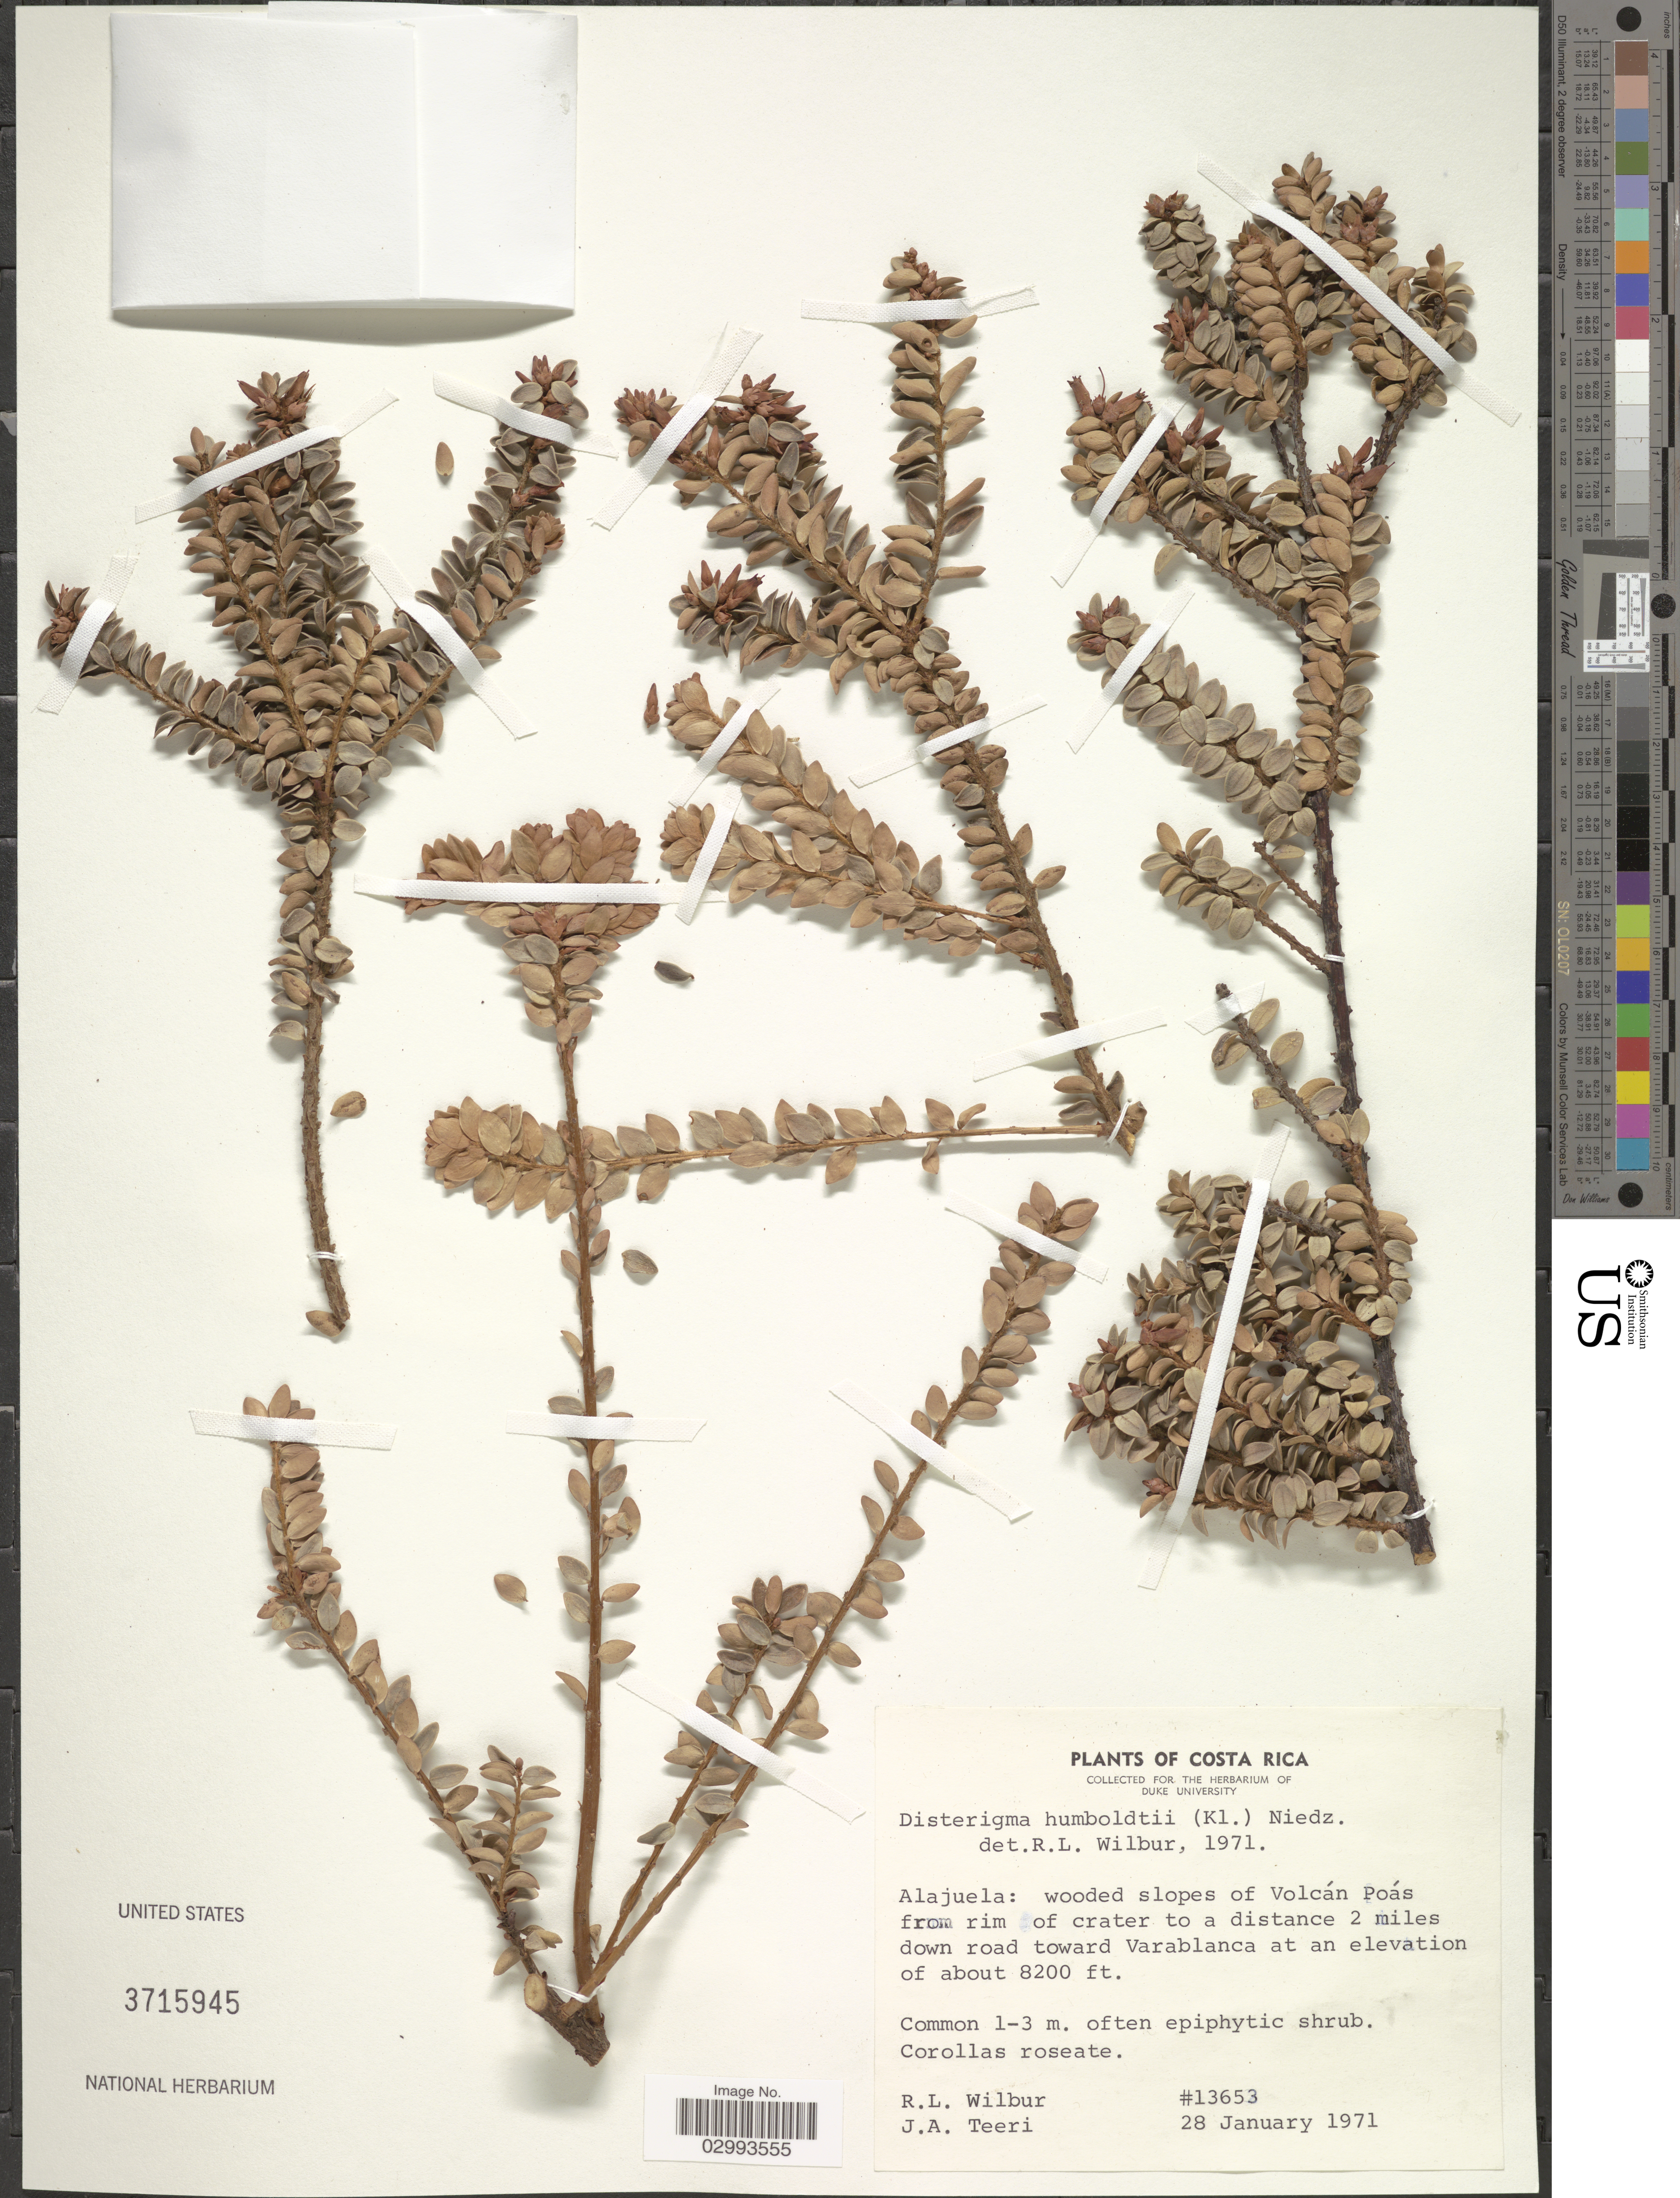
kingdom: Plantae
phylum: Tracheophyta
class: Magnoliopsida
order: Ericales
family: Ericaceae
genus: Disterigma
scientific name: Disterigma humboldtii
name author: (Klotzsch) Nied.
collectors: R. L. Wilbur & J. Teeri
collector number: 13653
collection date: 1971-01-28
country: Costa Rica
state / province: Alajuela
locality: Wooded slopes of Volcán Poás from rim of crater to a distance 2 miles down road toward Varablanca.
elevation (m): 2499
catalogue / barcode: US 3715945